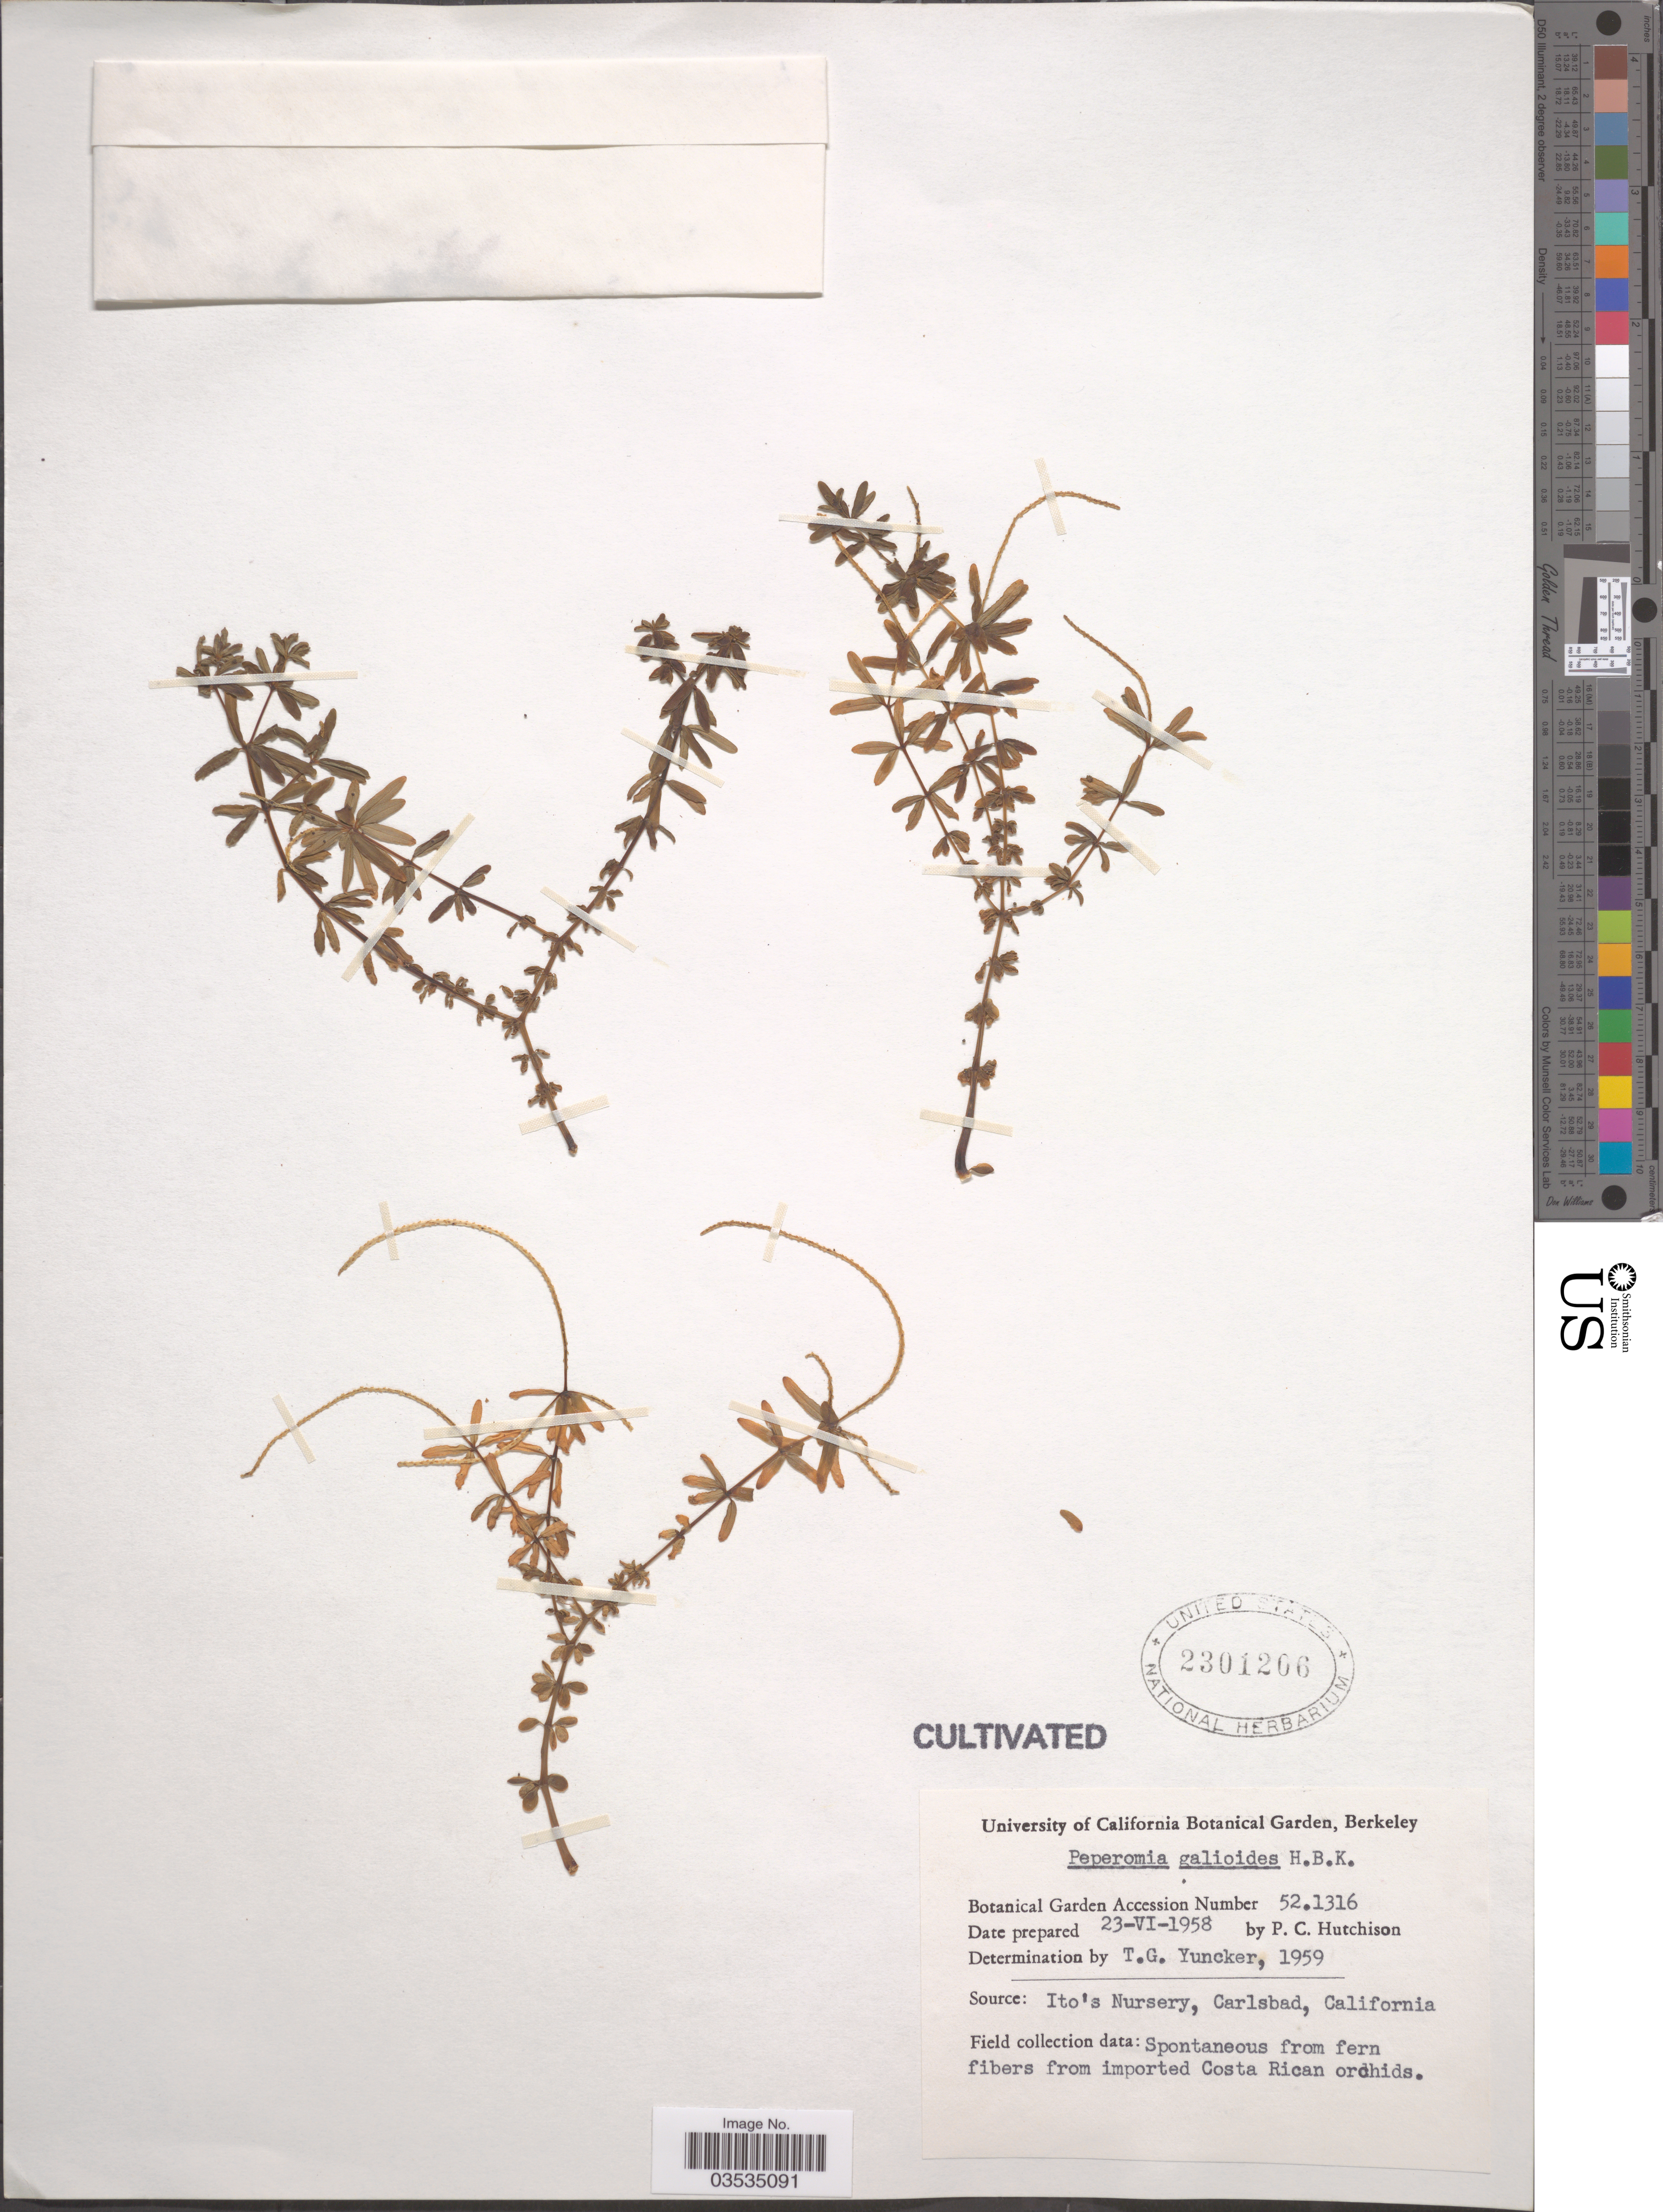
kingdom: Plantae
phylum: Tracheophyta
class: Magnoliopsida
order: Piperales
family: Piperaceae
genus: Peperomia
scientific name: Peperomia galioides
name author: Kunth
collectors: P. C. Hutchison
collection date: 1958-06-23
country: United States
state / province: California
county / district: Alameda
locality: University of California Botanical Garden, Berkeley.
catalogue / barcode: US 2301266